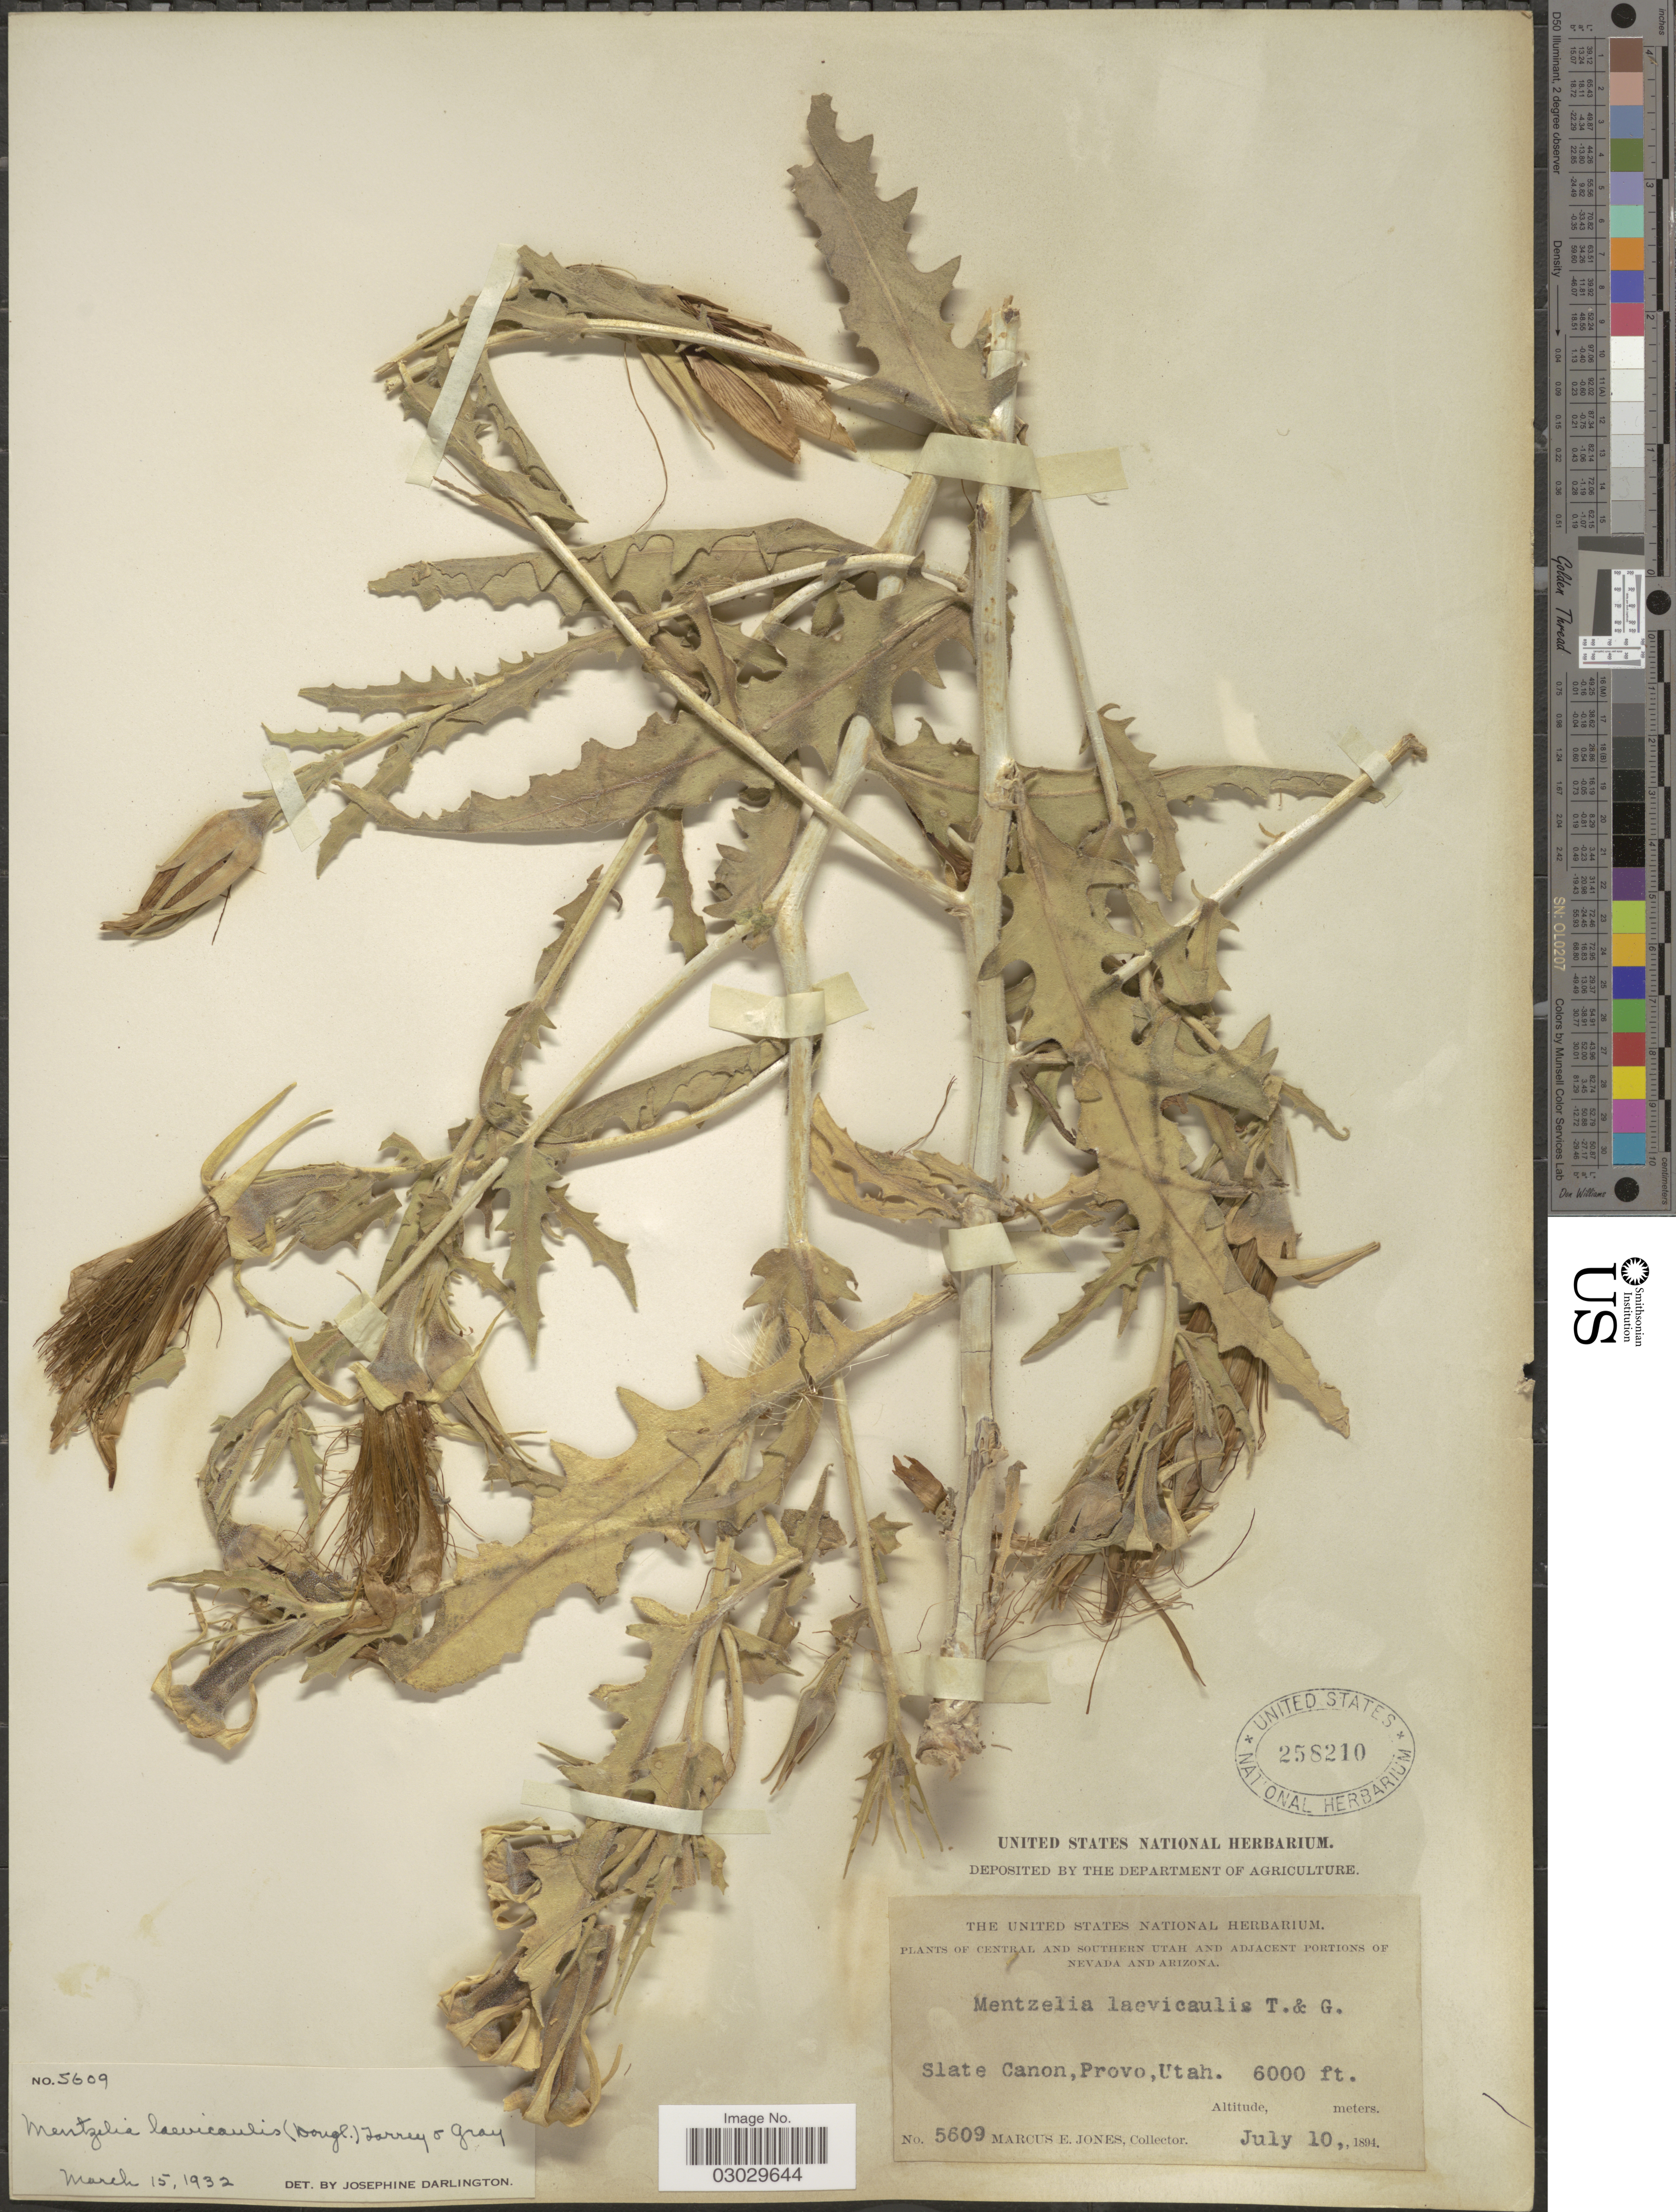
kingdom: Plantae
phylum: Tracheophyta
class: Magnoliopsida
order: Cornales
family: Loasaceae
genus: Mentzelia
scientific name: Mentzelia laevicaulis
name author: (Douglas ex Hook.) Torr. & A. Gray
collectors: M. E. Jones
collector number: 5609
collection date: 1894-07-10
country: United States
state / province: Utah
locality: Central and Southern Utah. Slate Canon, Provo.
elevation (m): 1829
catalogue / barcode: US 258210